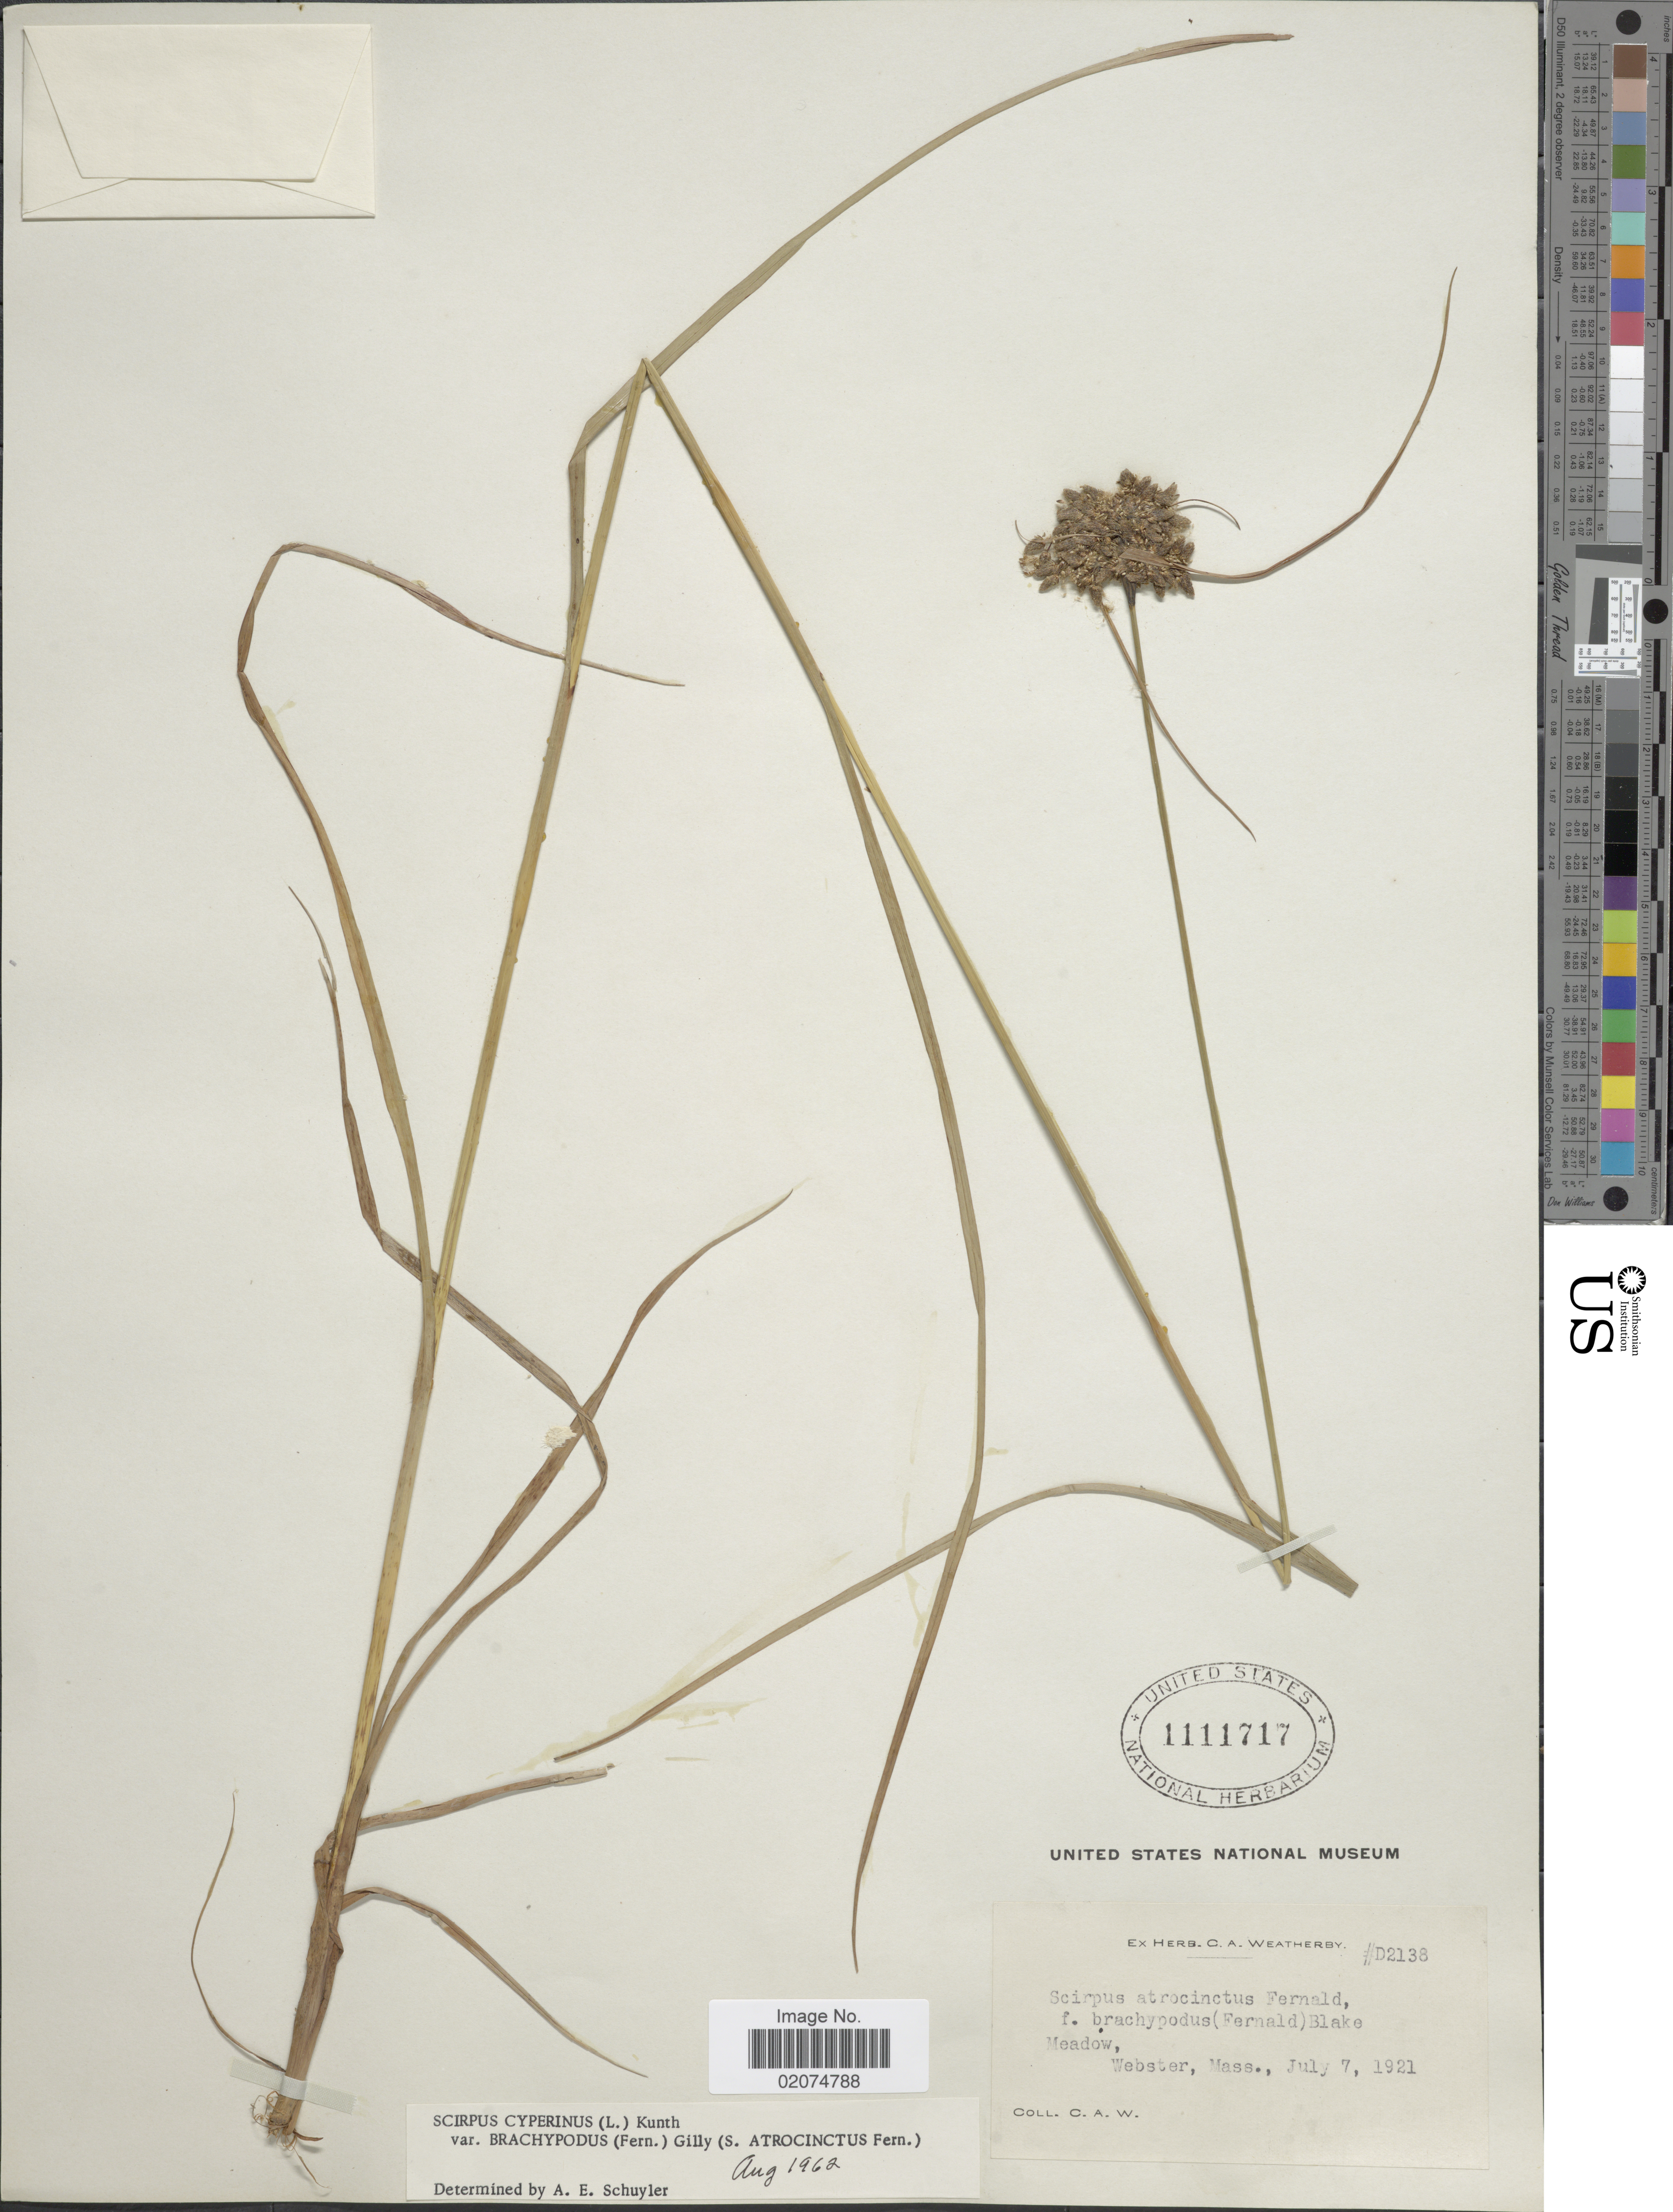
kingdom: Plantae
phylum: Tracheophyta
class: Liliopsida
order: Poales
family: Cyperaceae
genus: Scirpus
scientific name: Scirpus atrocinctus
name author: Fernald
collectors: C. A. Weatherby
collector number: D2138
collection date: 1921-07-07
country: United States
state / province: Massachusetts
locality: Webster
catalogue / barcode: US 1111717